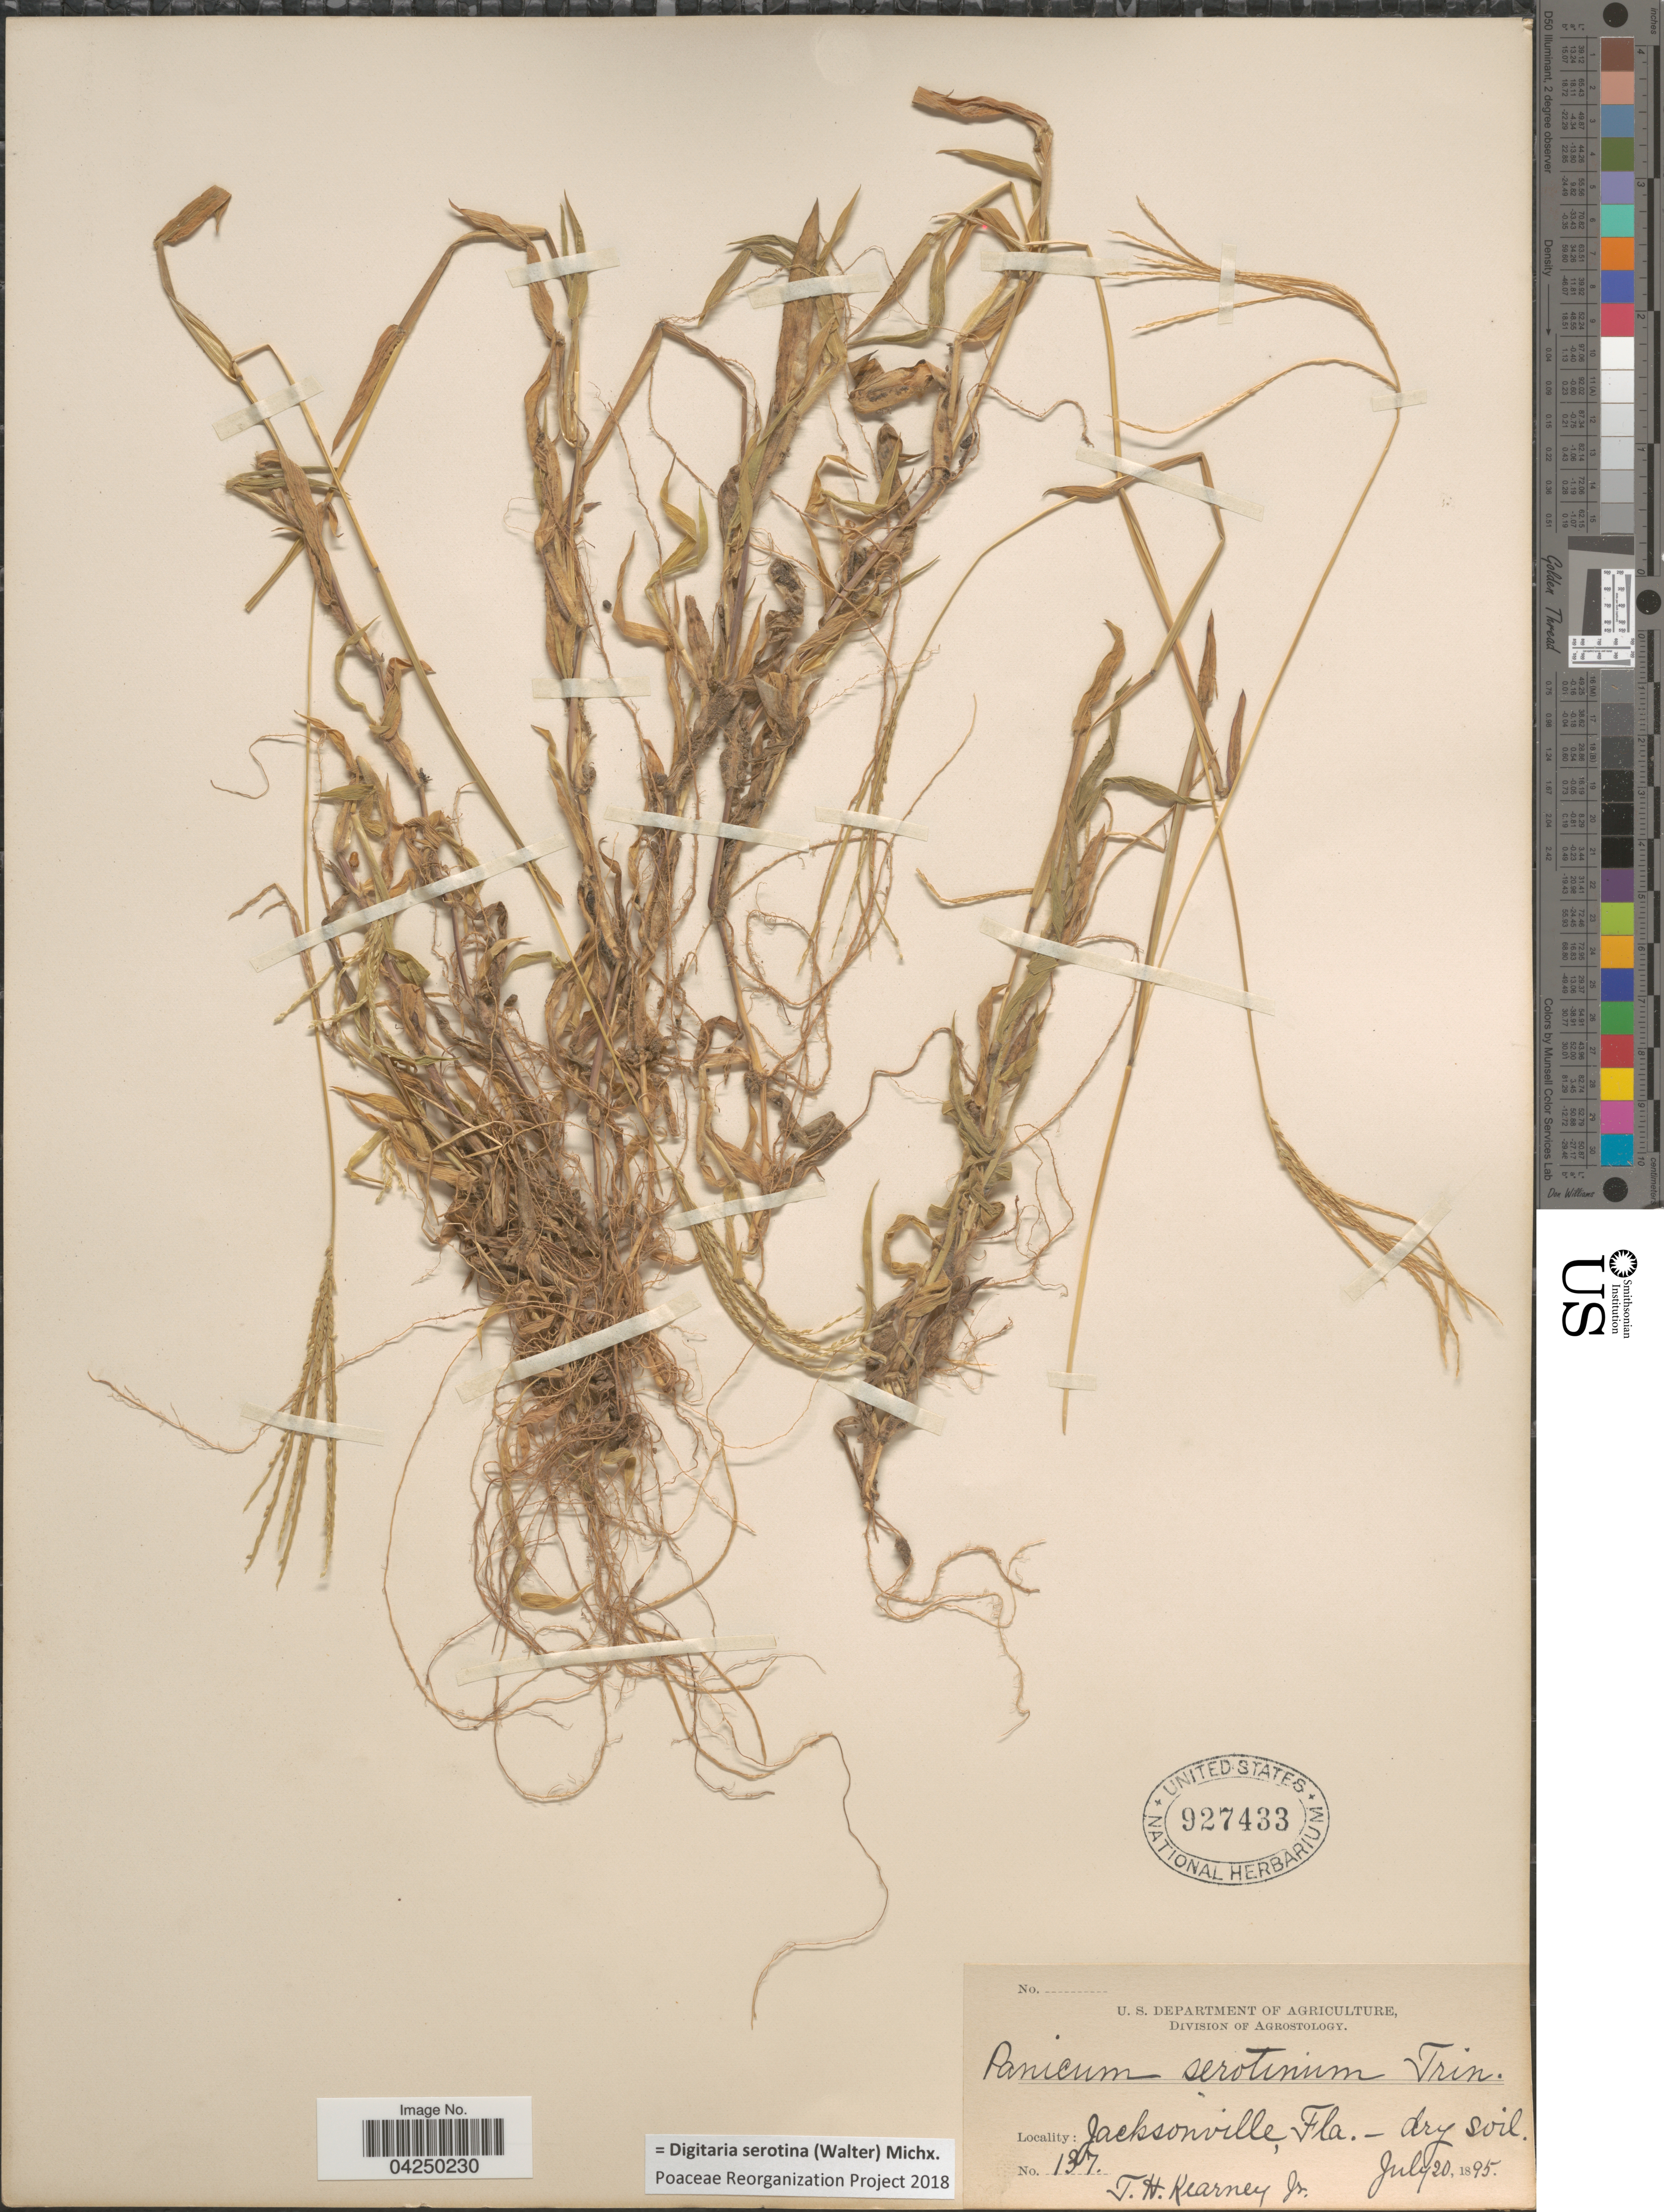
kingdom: Plantae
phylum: Tracheophyta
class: Liliopsida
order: Poales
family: Poaceae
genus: Digitaria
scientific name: Digitaria serotina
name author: (Walter) Michx.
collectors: T. H. Kearney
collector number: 137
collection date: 1895-07-20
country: United States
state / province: Florida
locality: Jacksonville.- Dry soil.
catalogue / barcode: US 927433